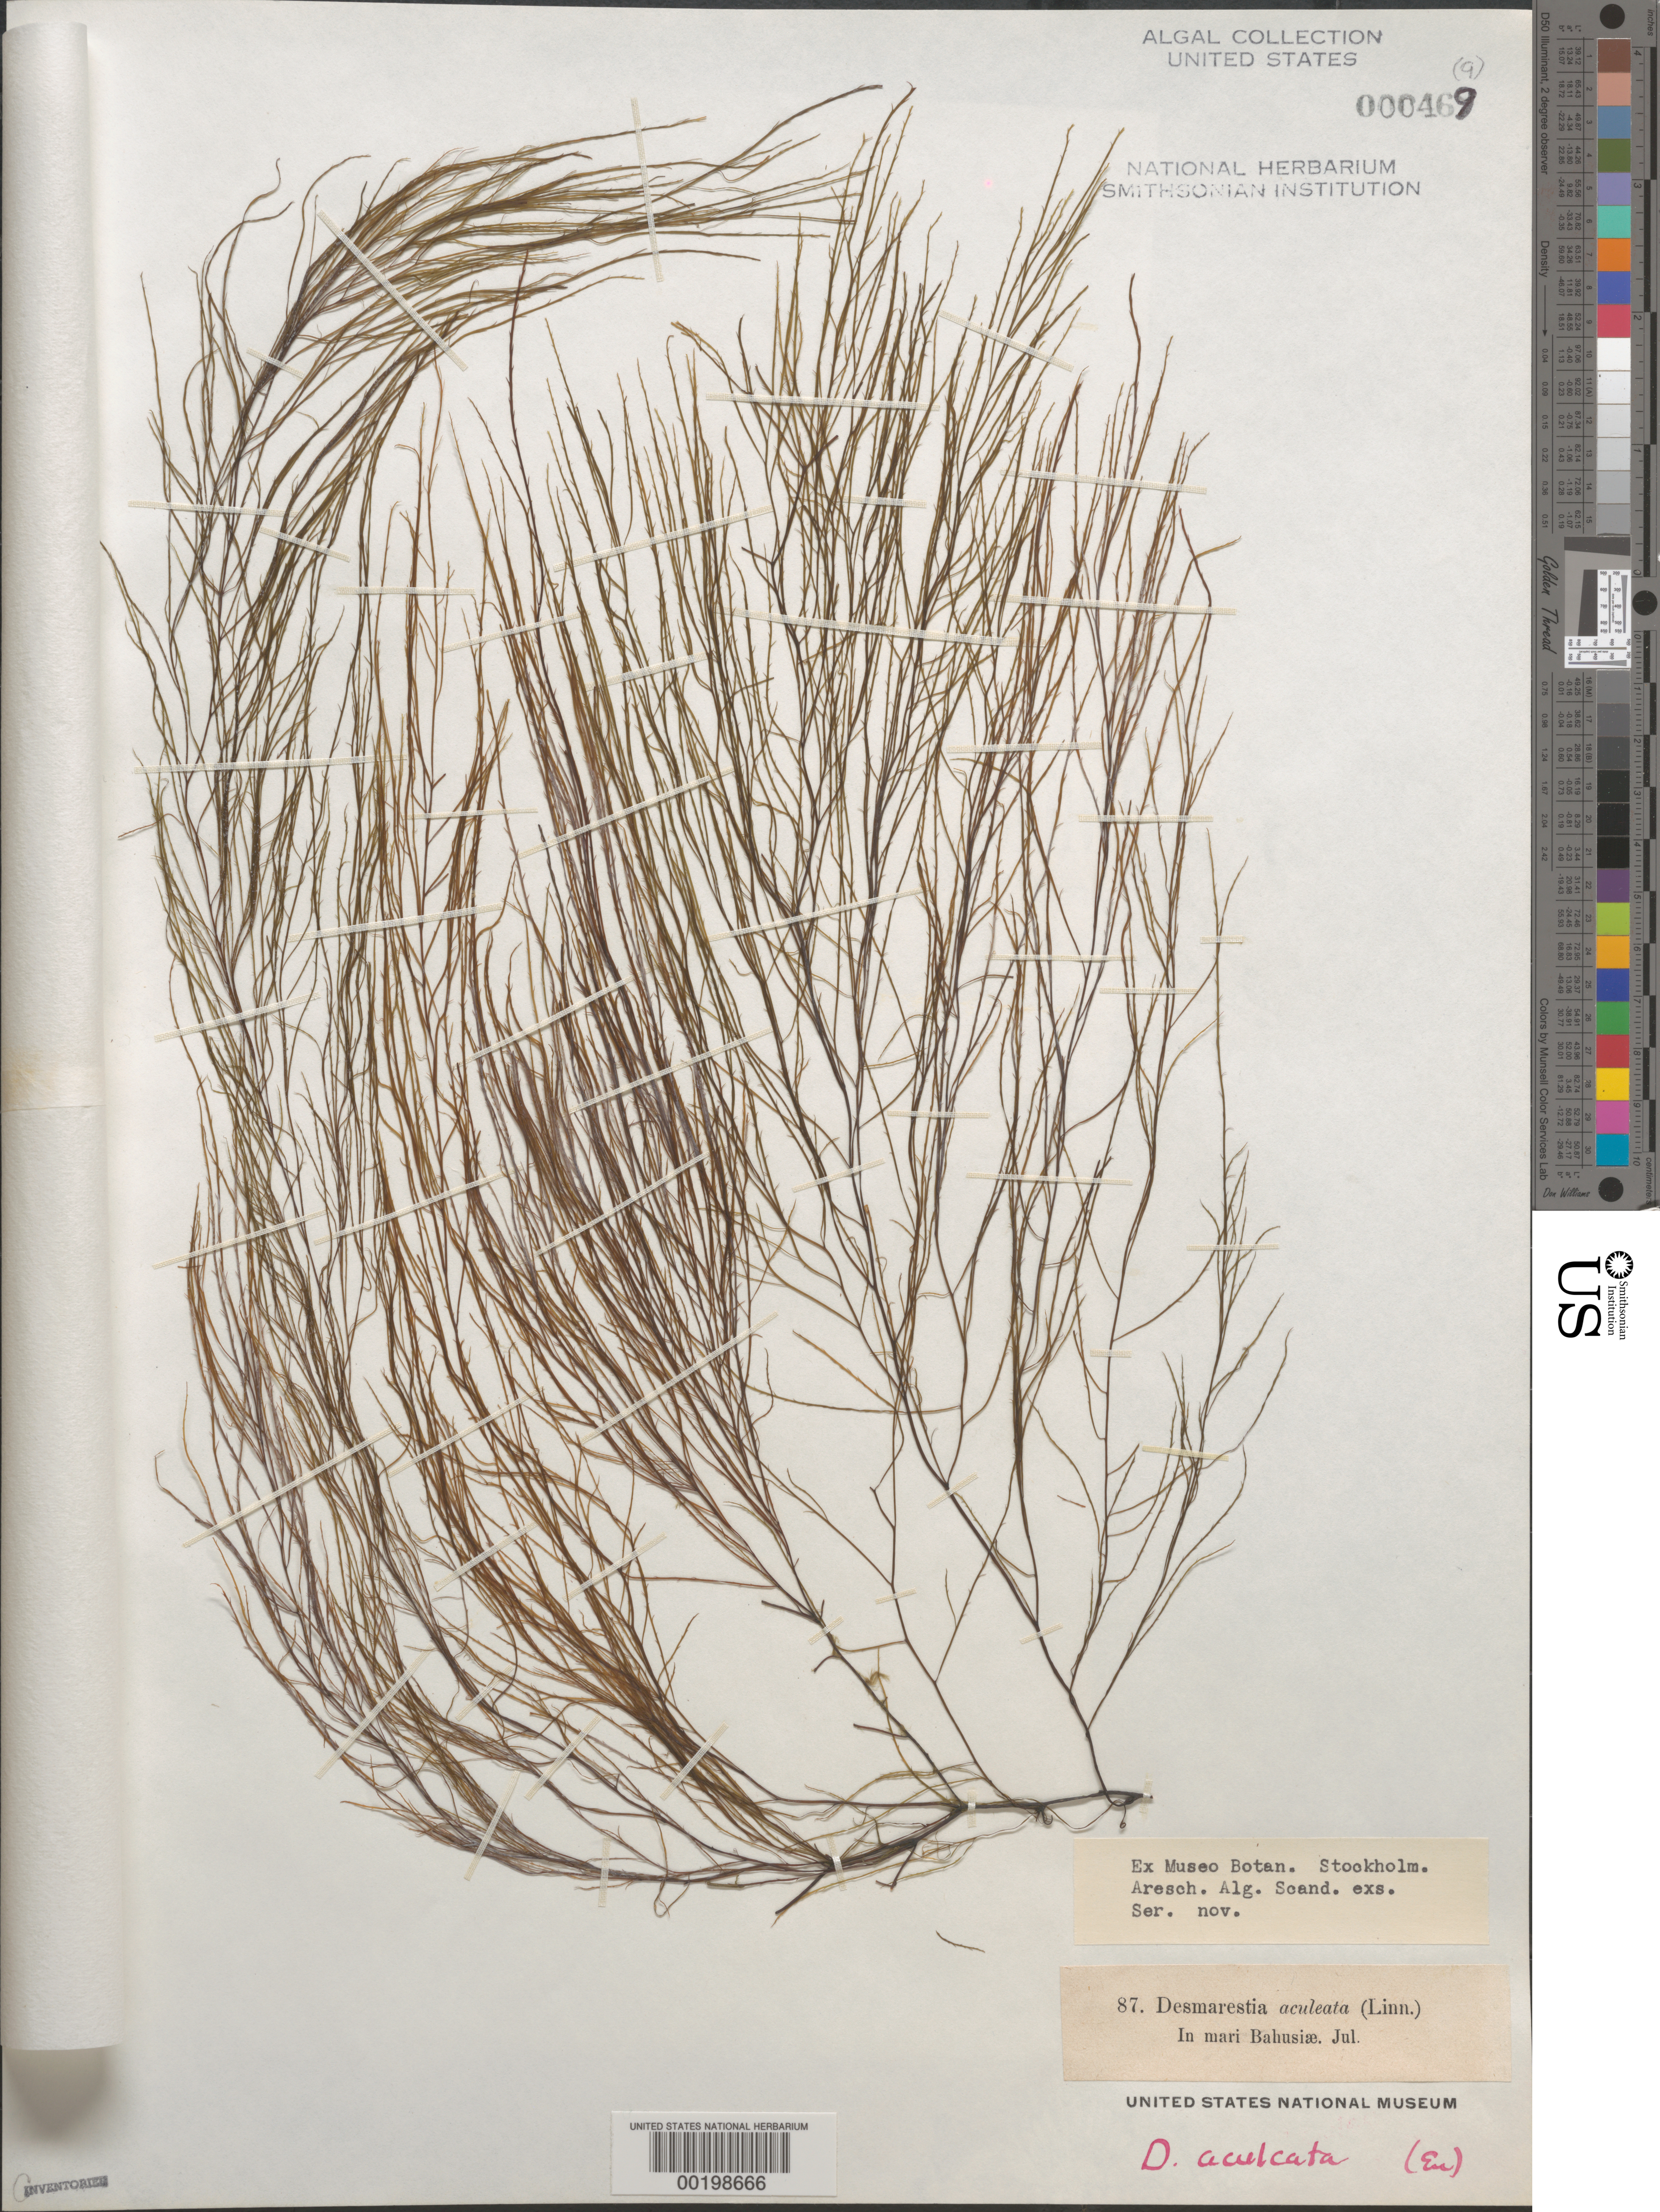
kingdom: Chromista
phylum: Ochrophyta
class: Phaeophyceae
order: Desmarestiales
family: Desmarestiaceae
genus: Desmarestia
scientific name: Desmarestia aculeata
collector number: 87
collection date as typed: Jul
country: Sweden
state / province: Västra Götaland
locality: Bohus Bay (Mari bahusiae)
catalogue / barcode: US 469